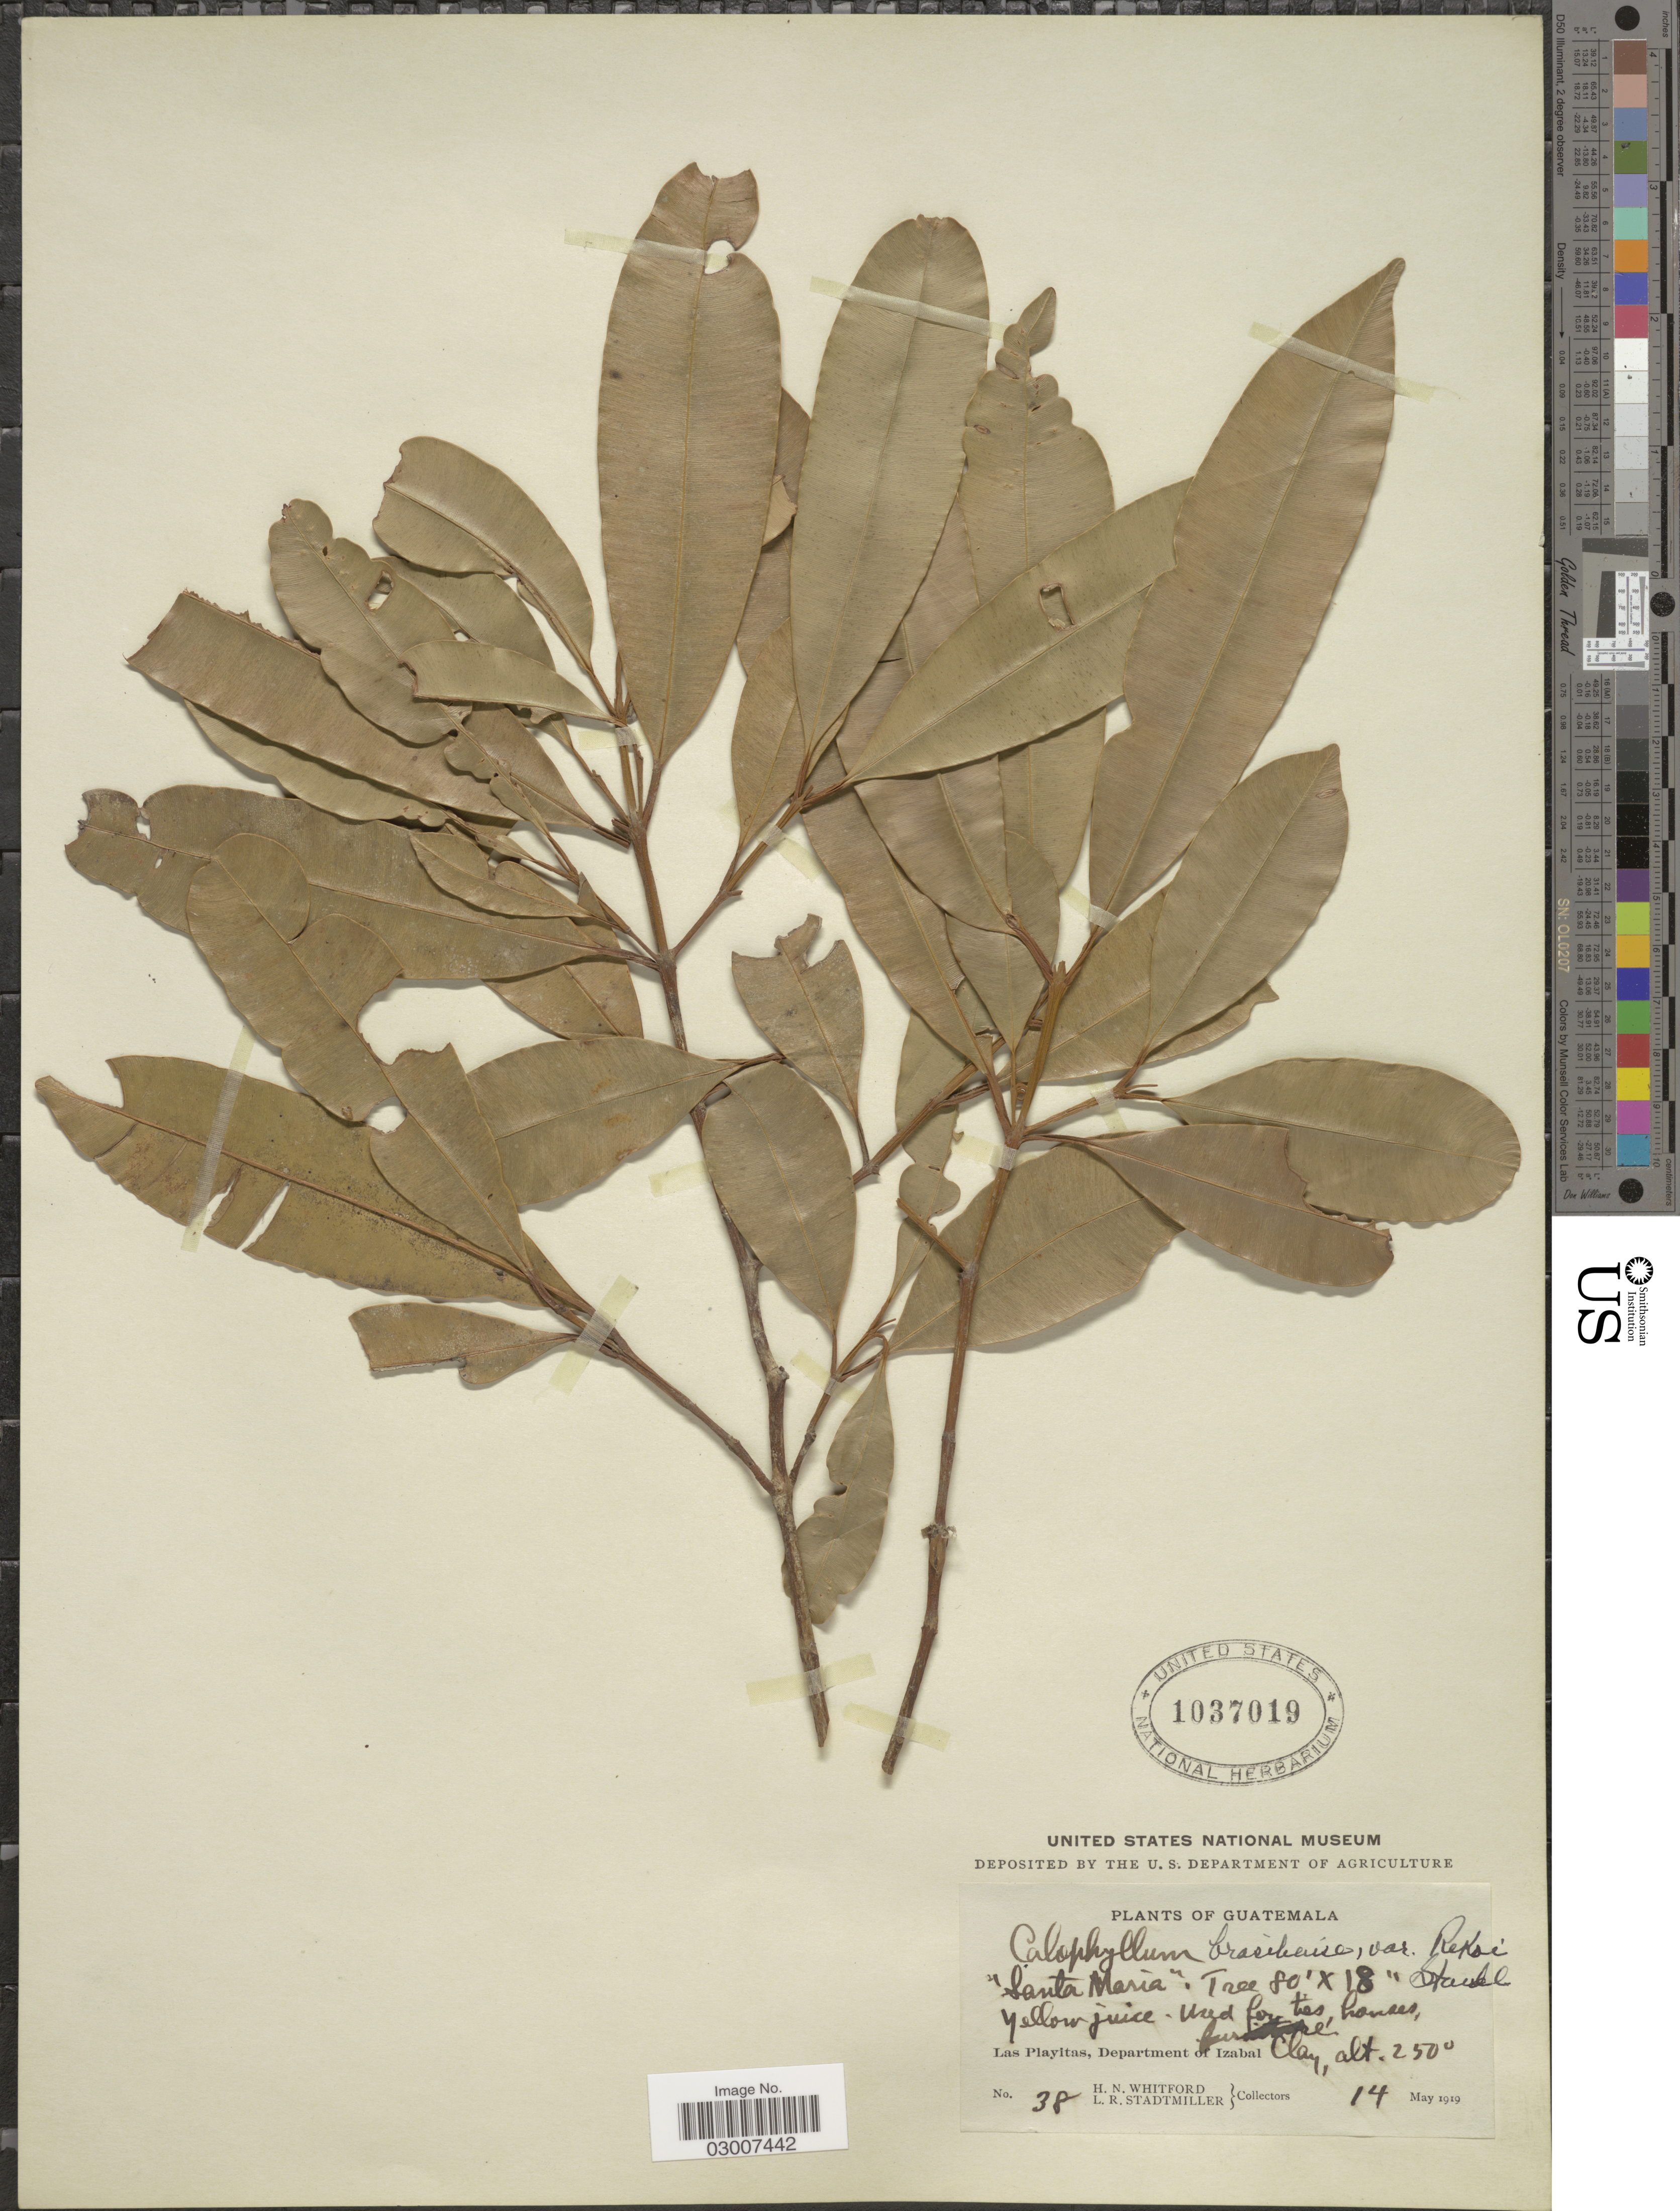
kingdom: Plantae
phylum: Tracheophyta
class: Magnoliopsida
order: Malpighiales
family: Calophyllaceae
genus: Calophyllum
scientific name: Calophyllum brasiliense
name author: Cambess.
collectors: H. N. Whitford & L. Stadtmiller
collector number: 38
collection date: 1919-05-14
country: Guatemala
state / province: Izabal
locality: Las Playitas, Department of Izabal.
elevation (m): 76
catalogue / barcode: US 1037019